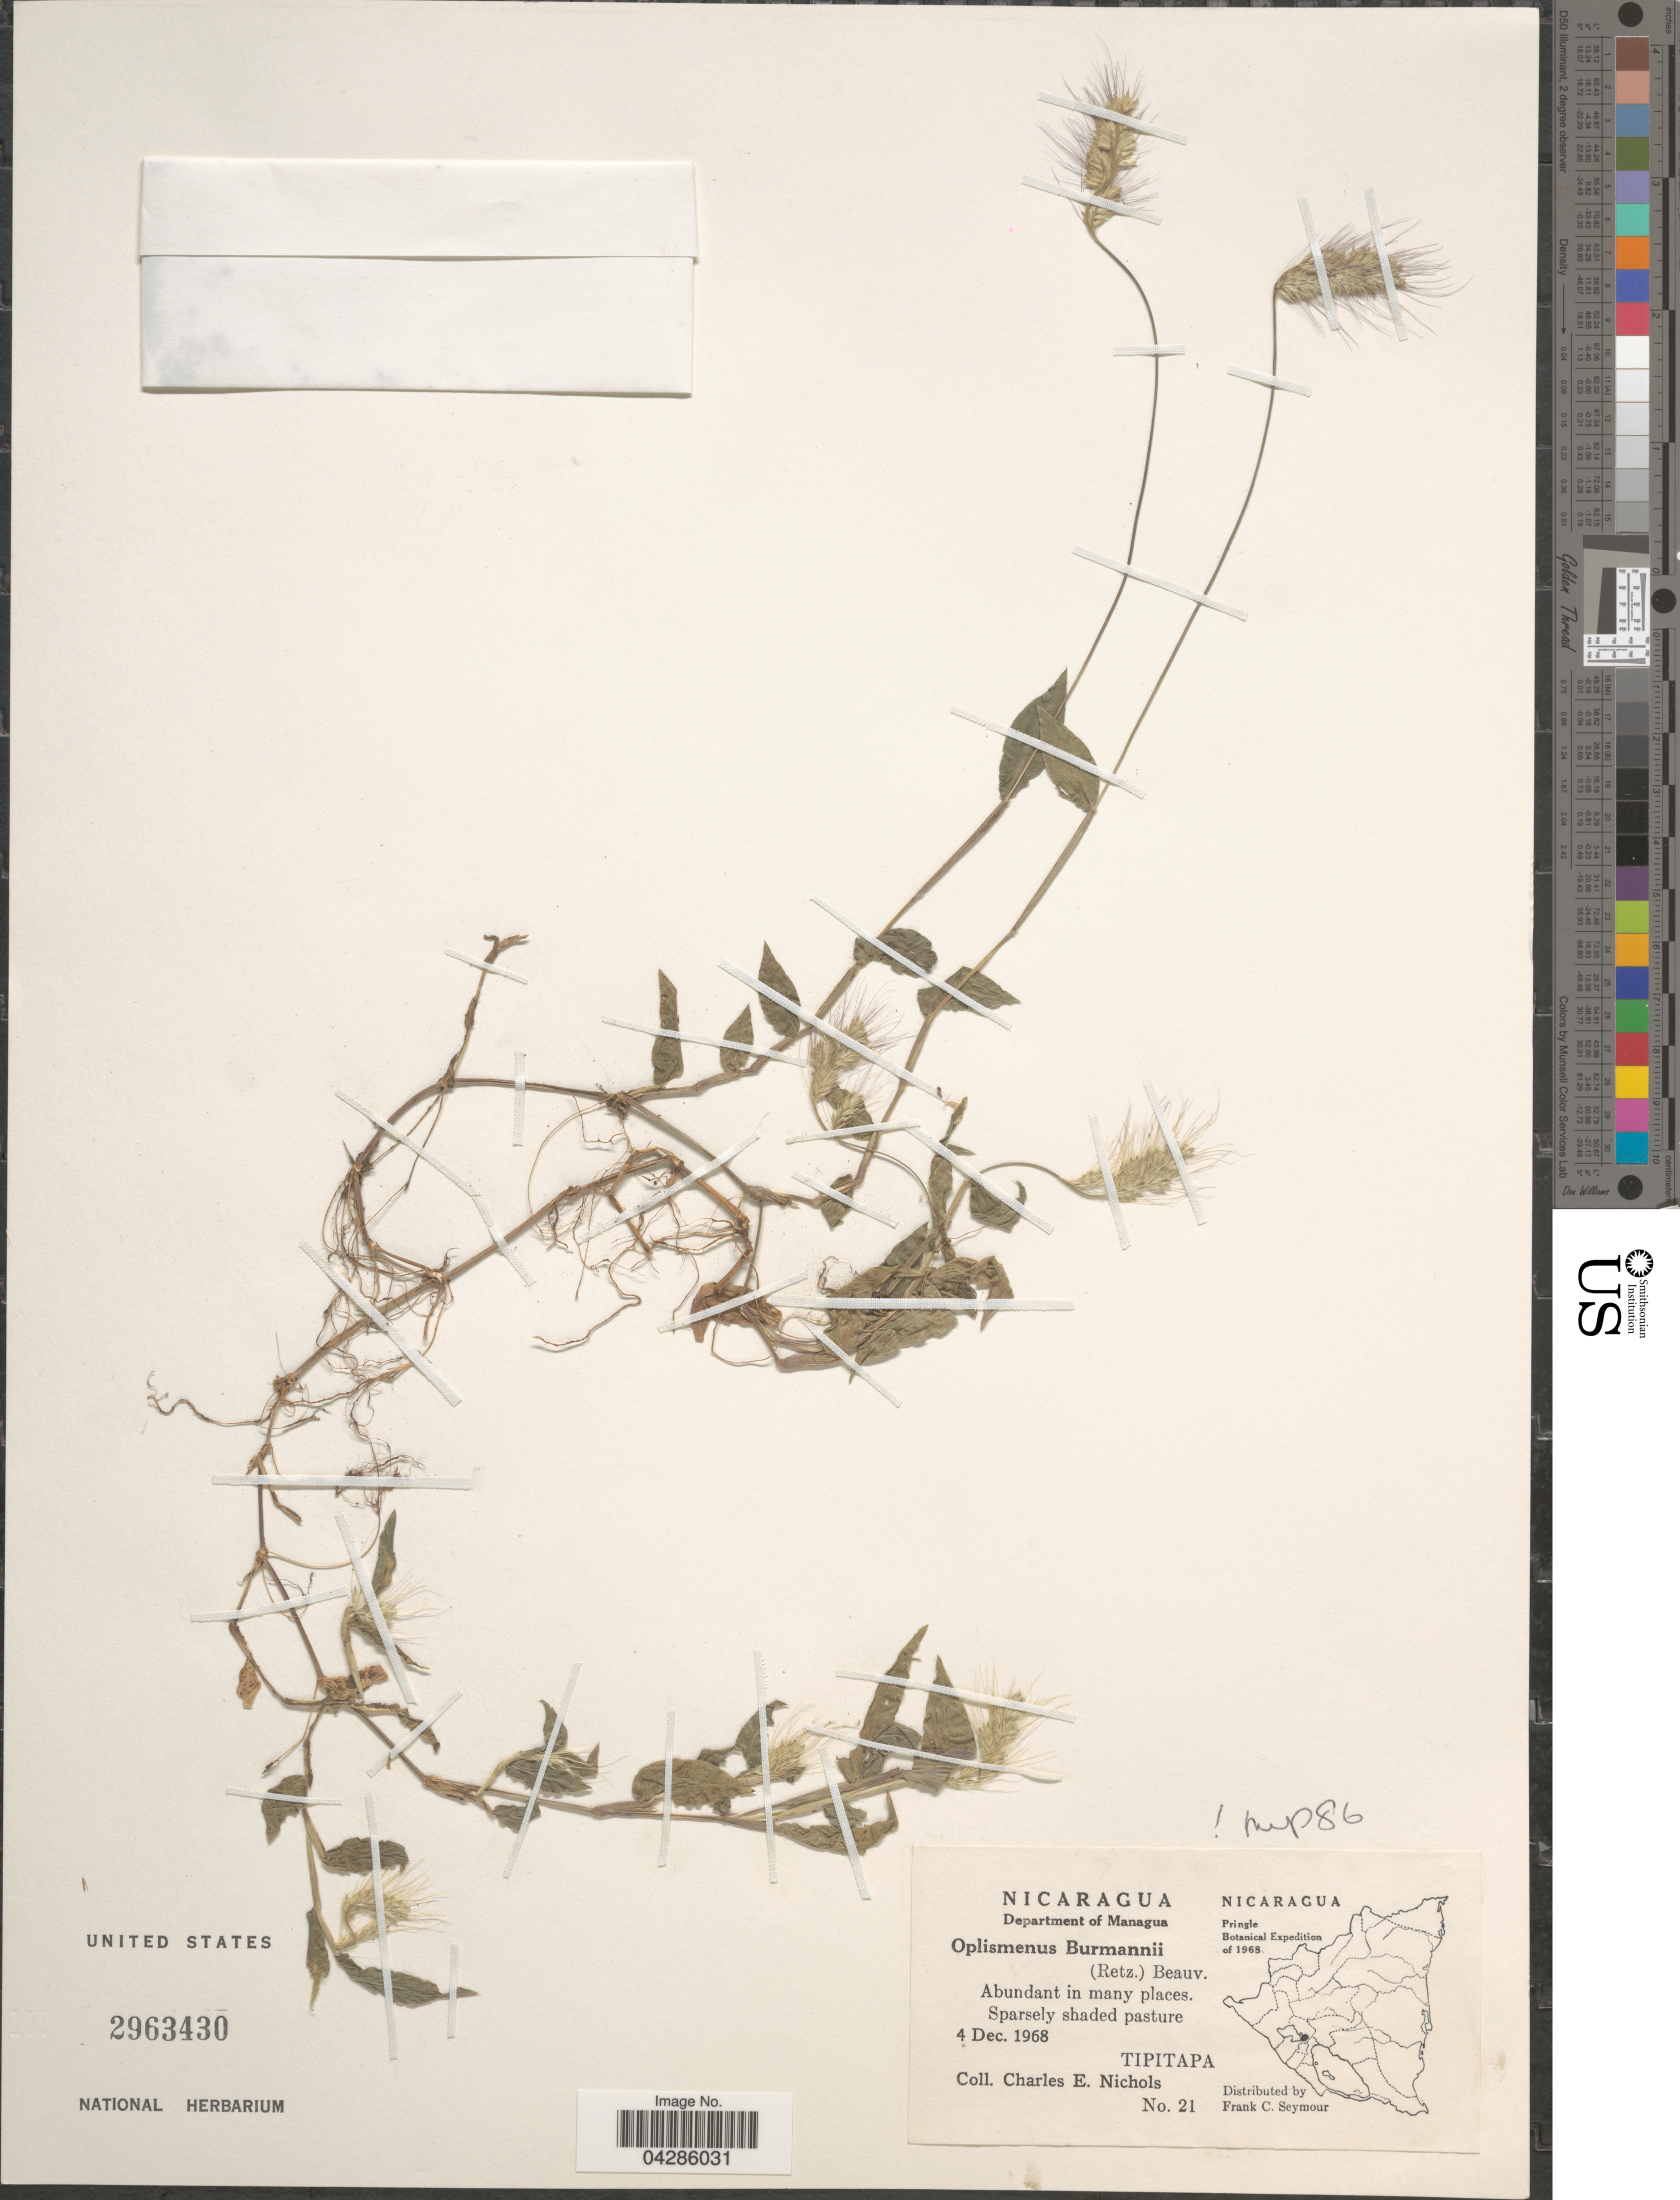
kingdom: Plantae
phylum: Tracheophyta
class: Liliopsida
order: Poales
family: Poaceae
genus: Oplismenus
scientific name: Oplismenus burmannii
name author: (Retz.) P. Beauv.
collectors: C. Nichols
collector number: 21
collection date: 1968-12-04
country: Nicaragua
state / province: Managua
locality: Department of Managua. Pringle Botanical Expedition of 1968. Abundant in many places. Tipitapa.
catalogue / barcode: US 2963430